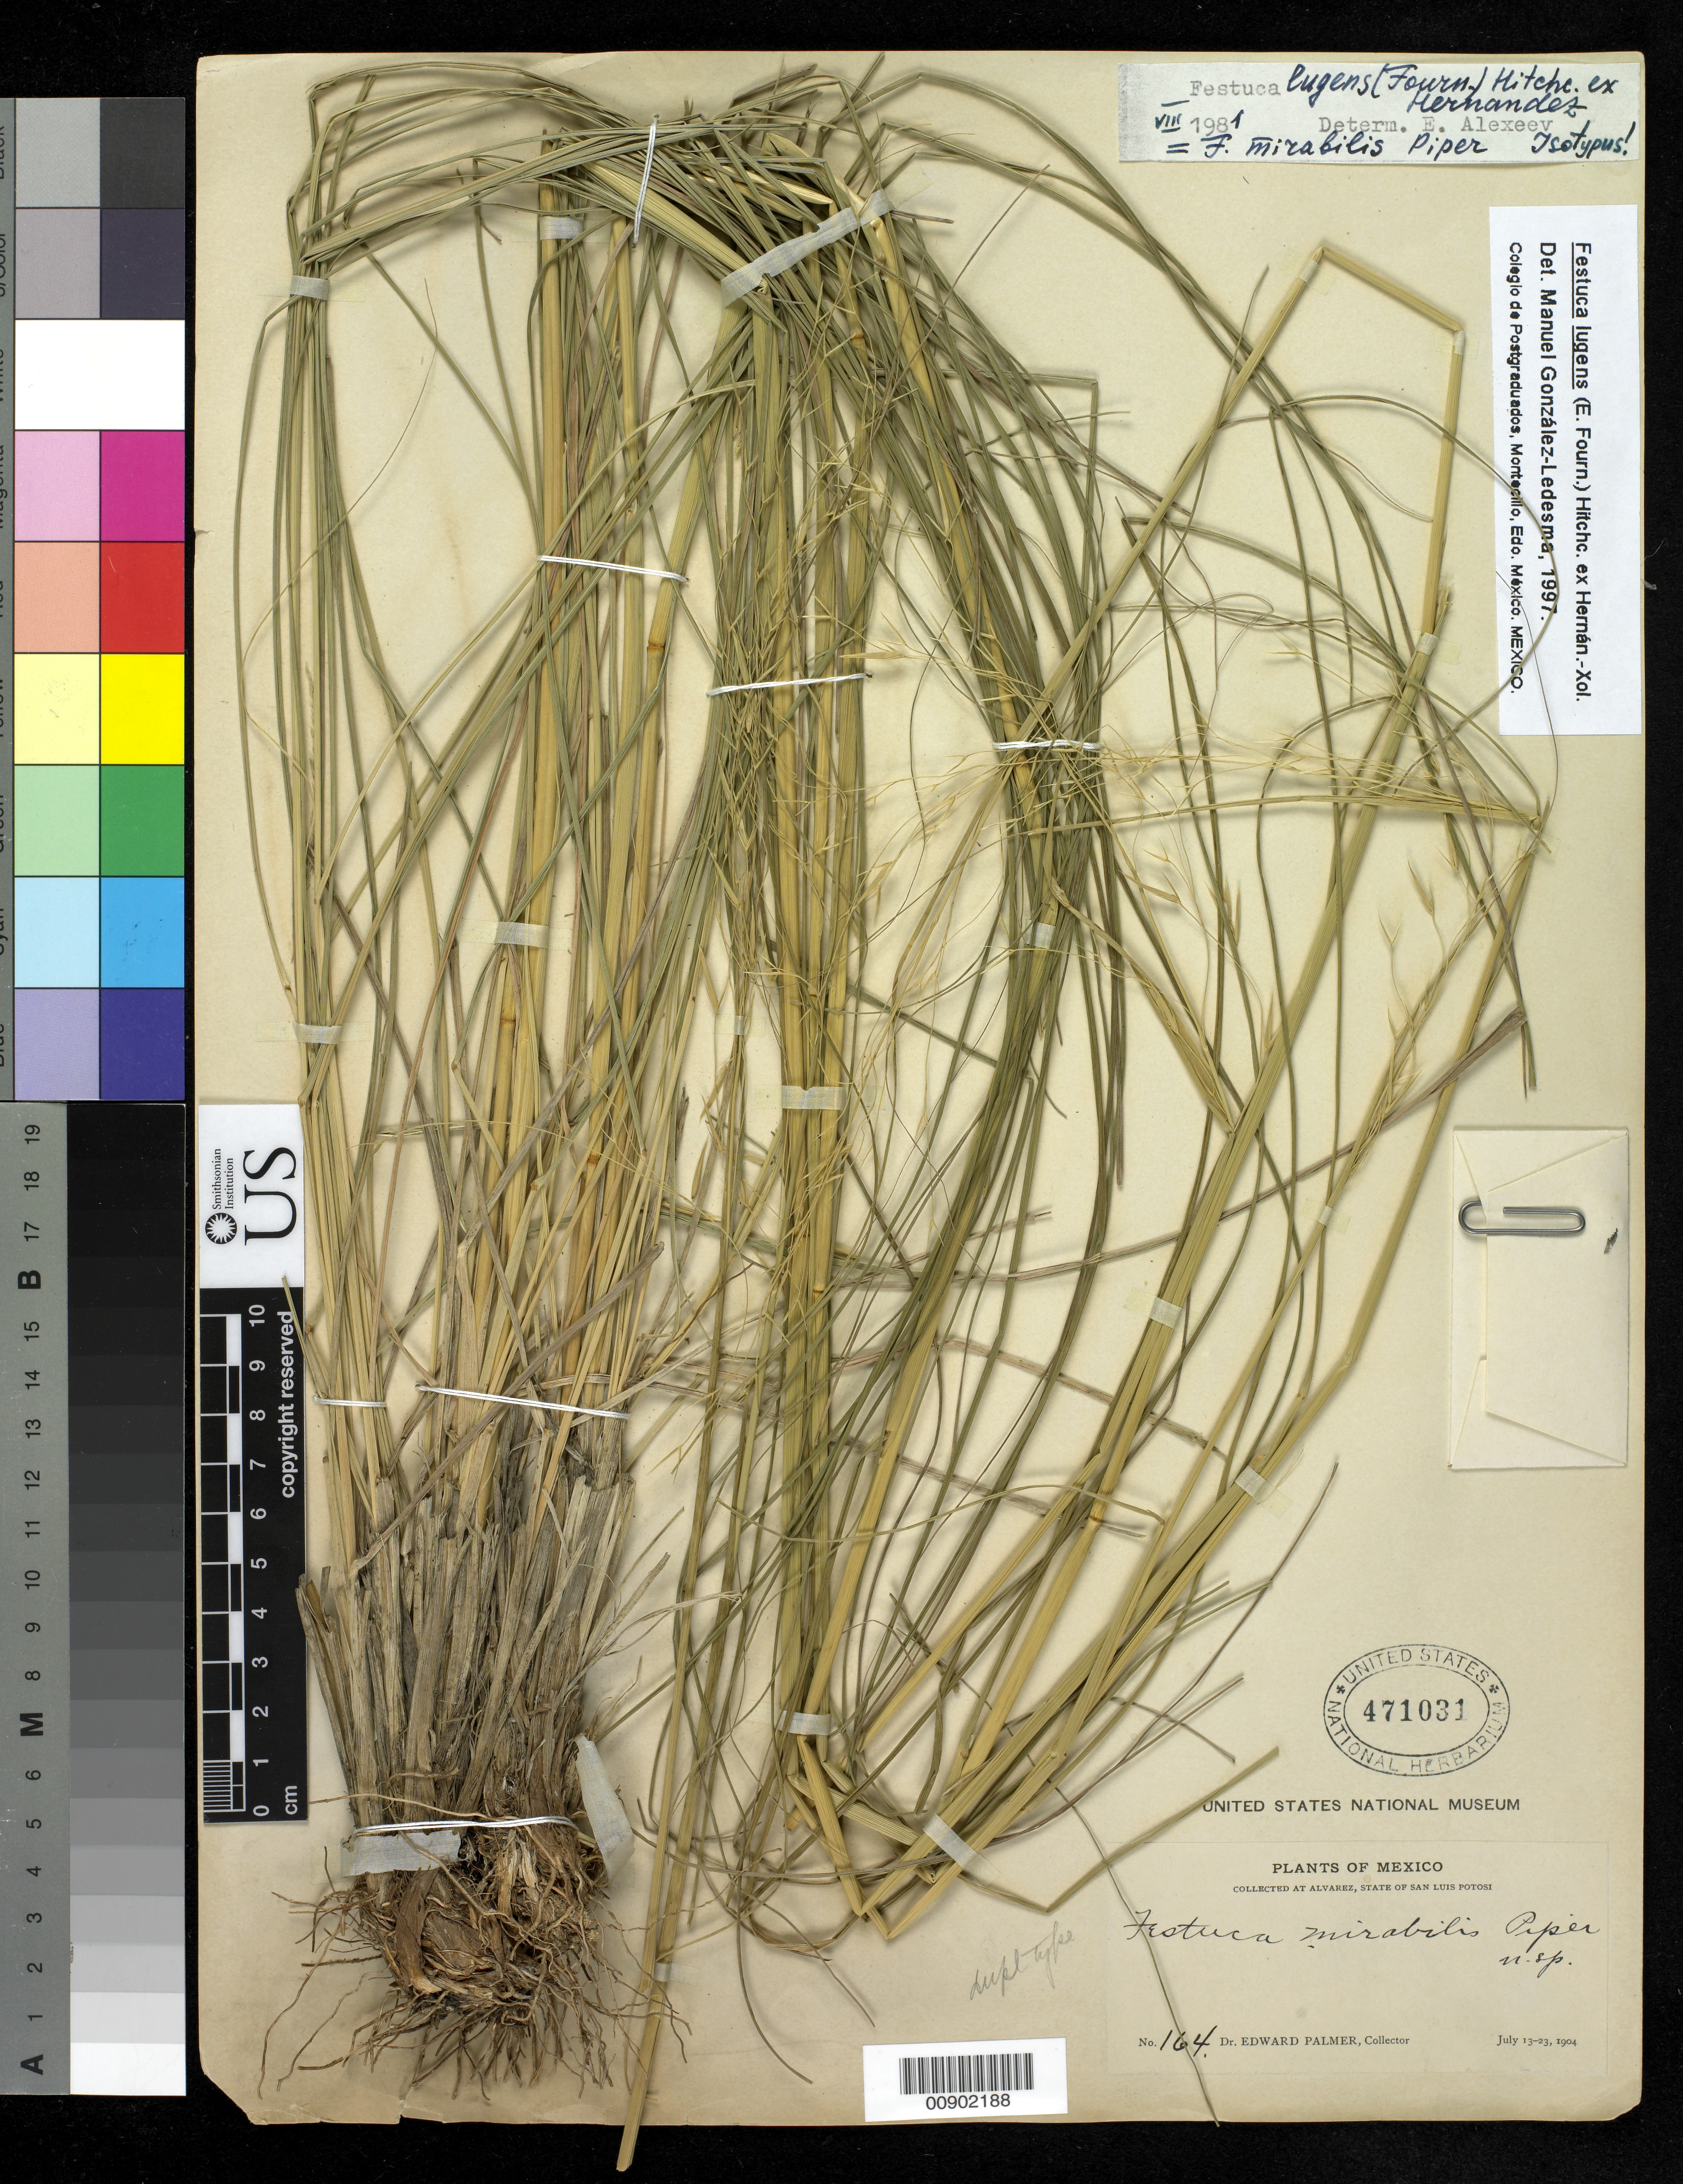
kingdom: Plantae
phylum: Tracheophyta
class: Liliopsida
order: Poales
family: Poaceae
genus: Festuca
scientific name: Festuca mirabilis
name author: Piper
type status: Isotype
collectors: E. Palmer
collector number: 164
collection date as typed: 13 Jul 1904 to 23 Jul 1904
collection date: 1904-07-13/1904-07-23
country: Mexico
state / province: San Luis Potosí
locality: Alvarez.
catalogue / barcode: US 471031